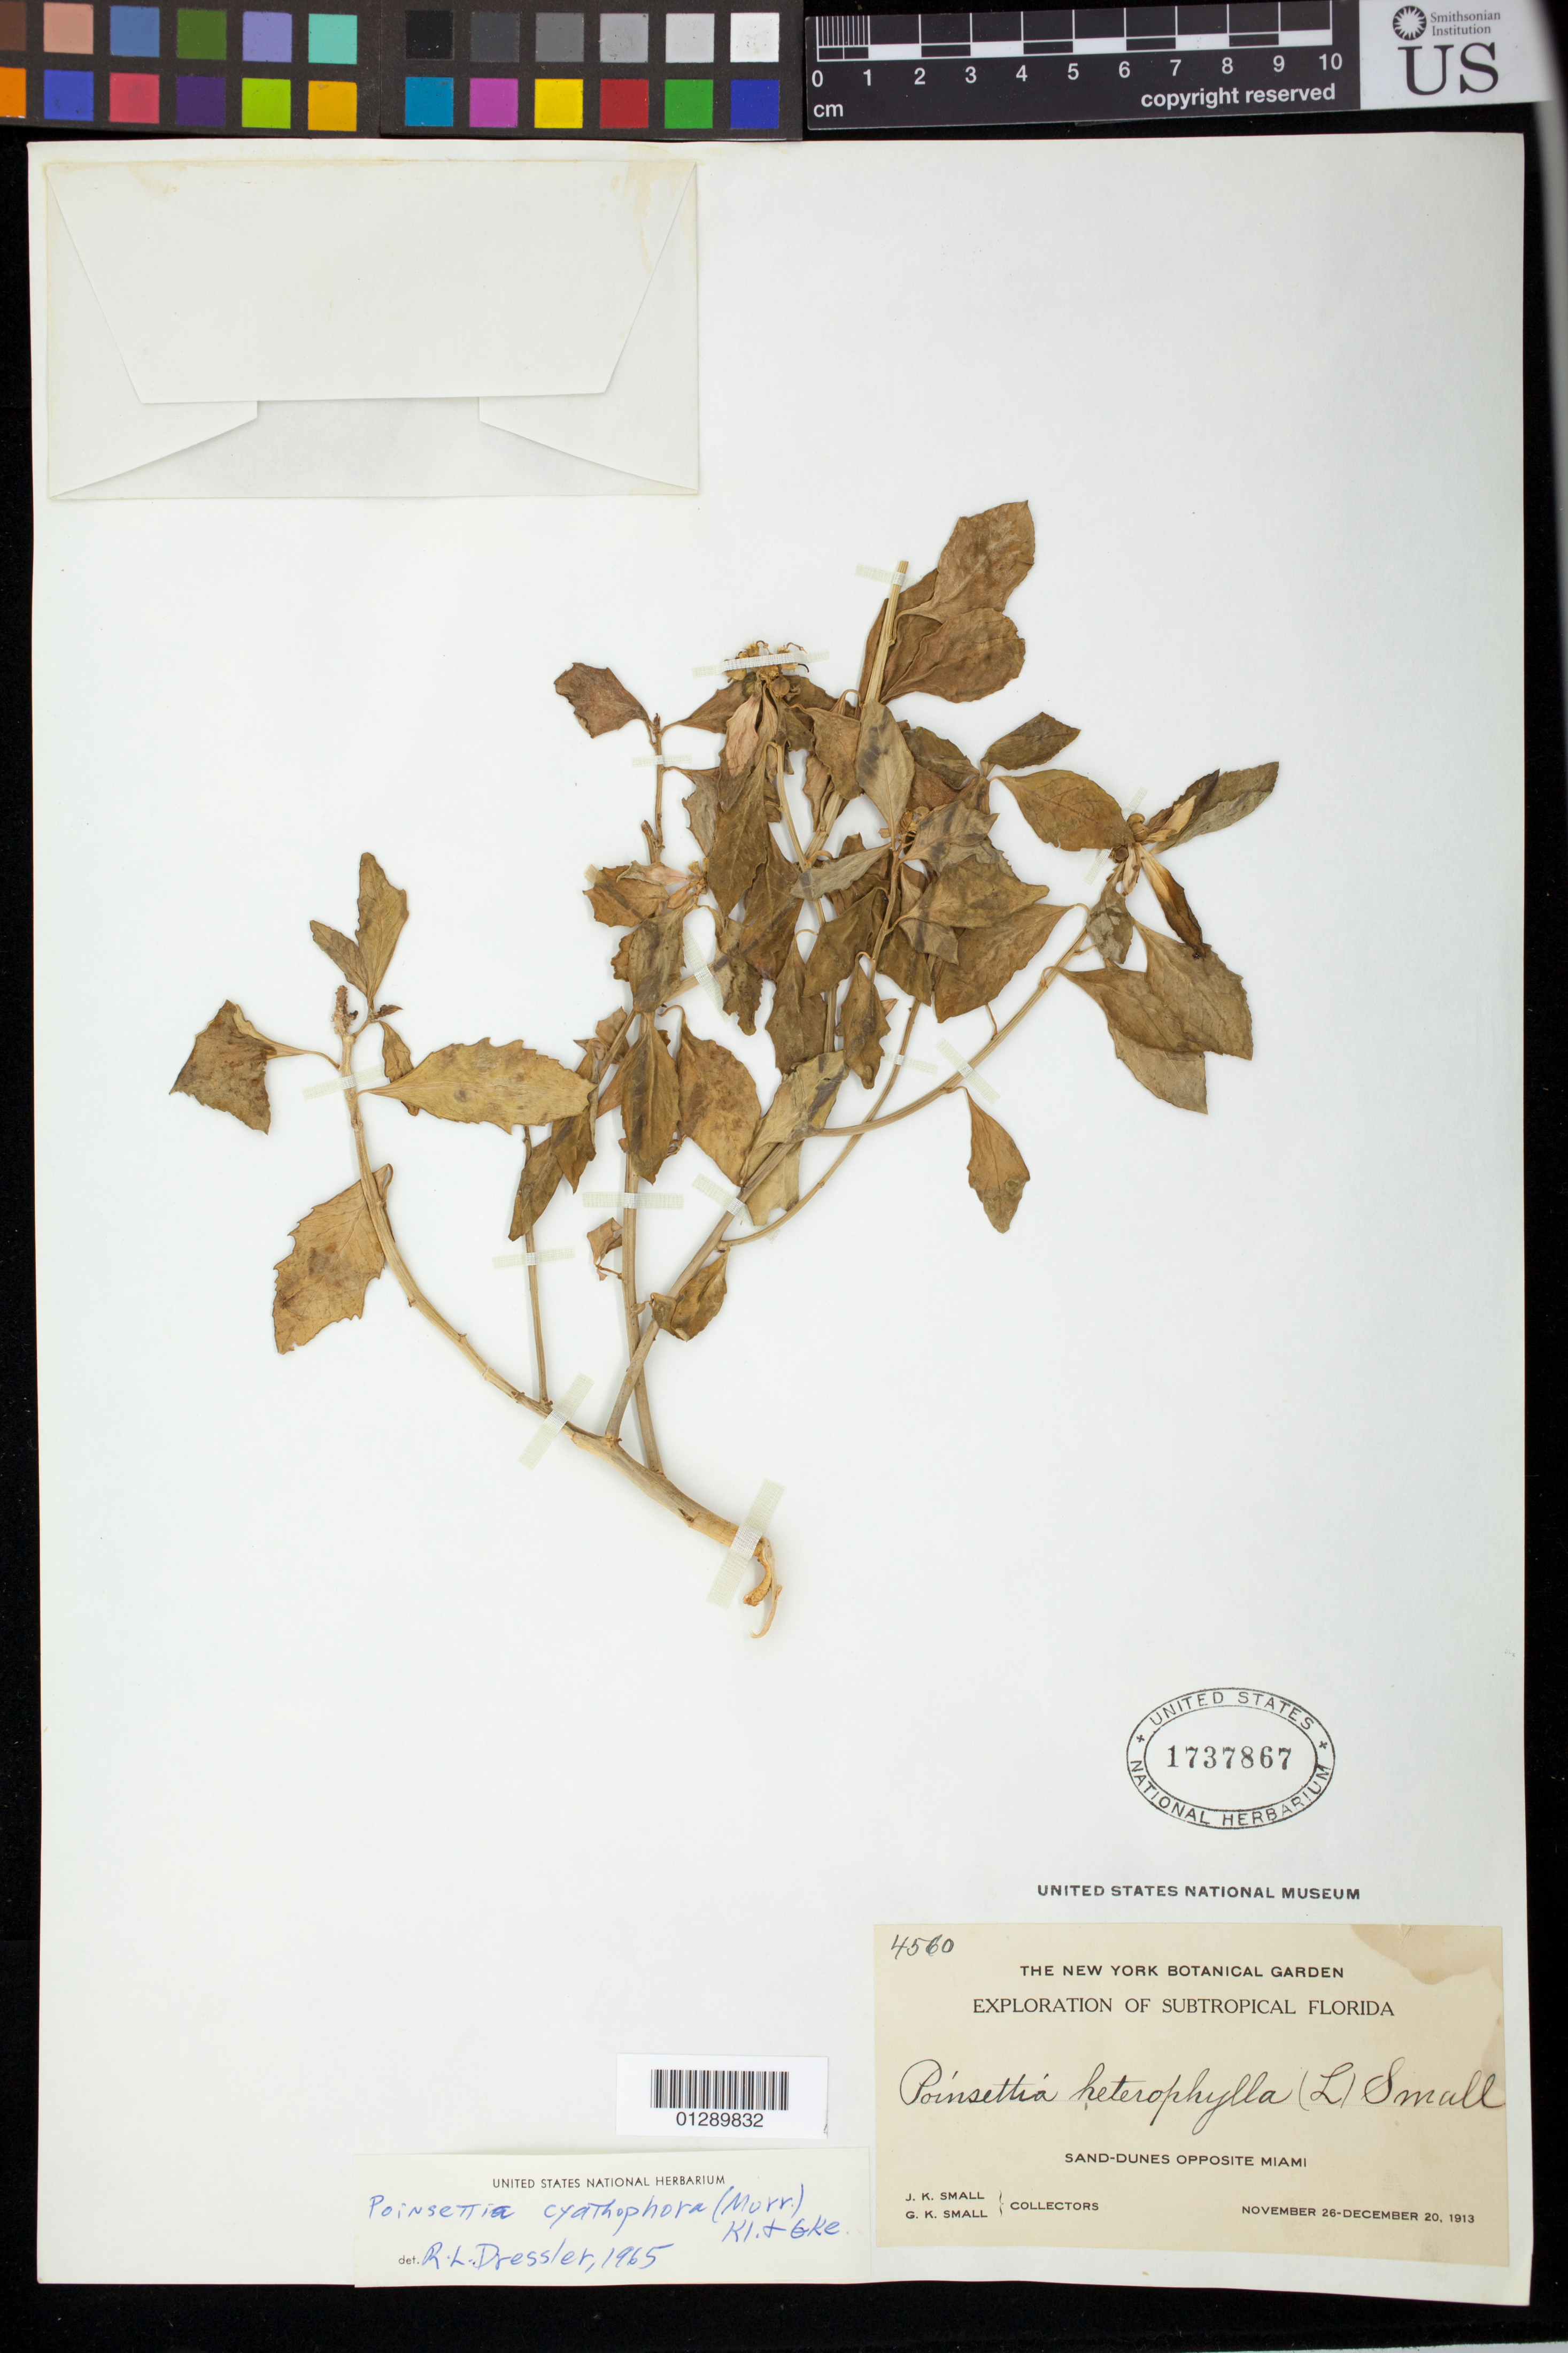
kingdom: Plantae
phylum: Tracheophyta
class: Magnoliopsida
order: Malpighiales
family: Euphorbiaceae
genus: Euphorbia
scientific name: Euphorbia heterophylla var. cyathophora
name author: (Murr.) Griseb.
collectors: J. K. Small & G. K. Small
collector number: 4560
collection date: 1913-11-26/1913-12-20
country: United States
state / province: Florida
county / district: Miami-Dade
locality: Sand-dunes opposite Miami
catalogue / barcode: US 1737867